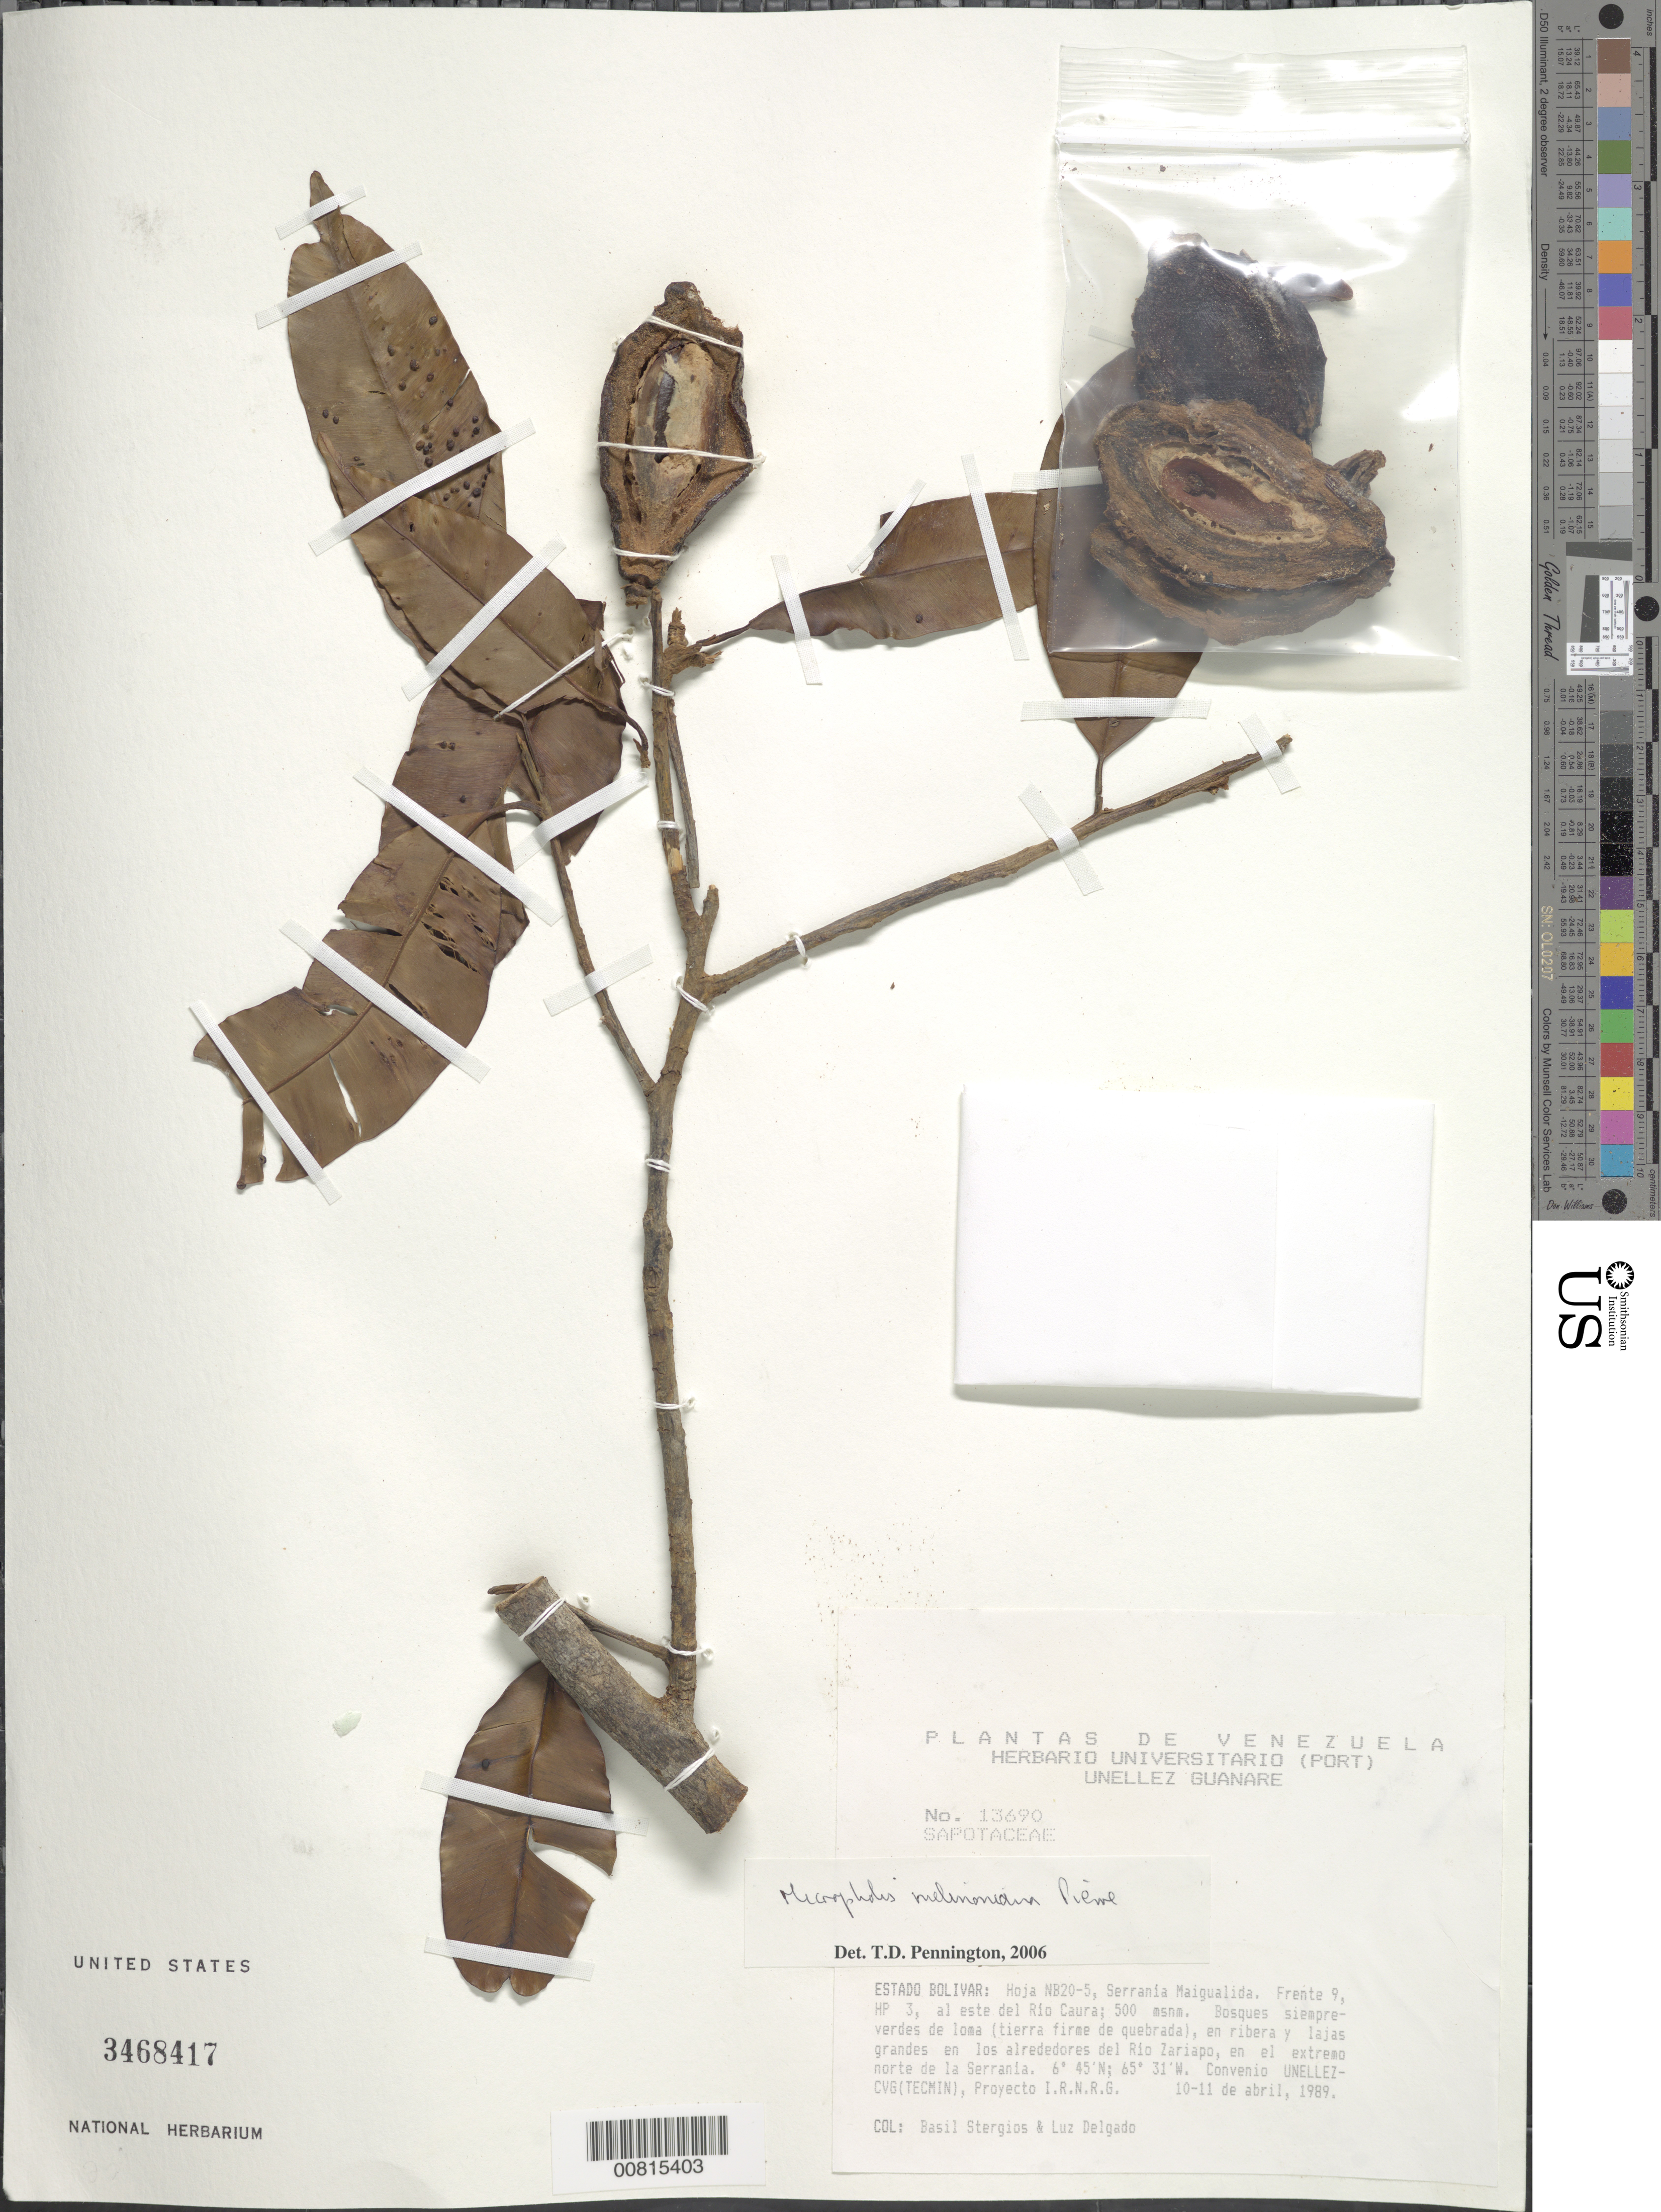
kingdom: Plantae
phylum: Tracheophyta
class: Magnoliopsida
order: Ericales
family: Sapotaceae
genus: Micropholis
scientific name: Micropholis melinoniana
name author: Pierre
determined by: Pennington, T. D., (K)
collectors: B. G. Stergios & L. Delgado V.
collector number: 13690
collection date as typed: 10-Apr-89 to 11-Apr-89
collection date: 1989-04-10/1989-04-11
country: Venezuela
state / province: Bolívar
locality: Serrania Maigualida, E del río Caura, alrededores del río Zariapo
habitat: Bosques siempre-verdes de loma (tierra firme de quebrada), en ribera y lajas grandesen los alrededores del río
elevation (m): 500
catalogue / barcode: US 3468417